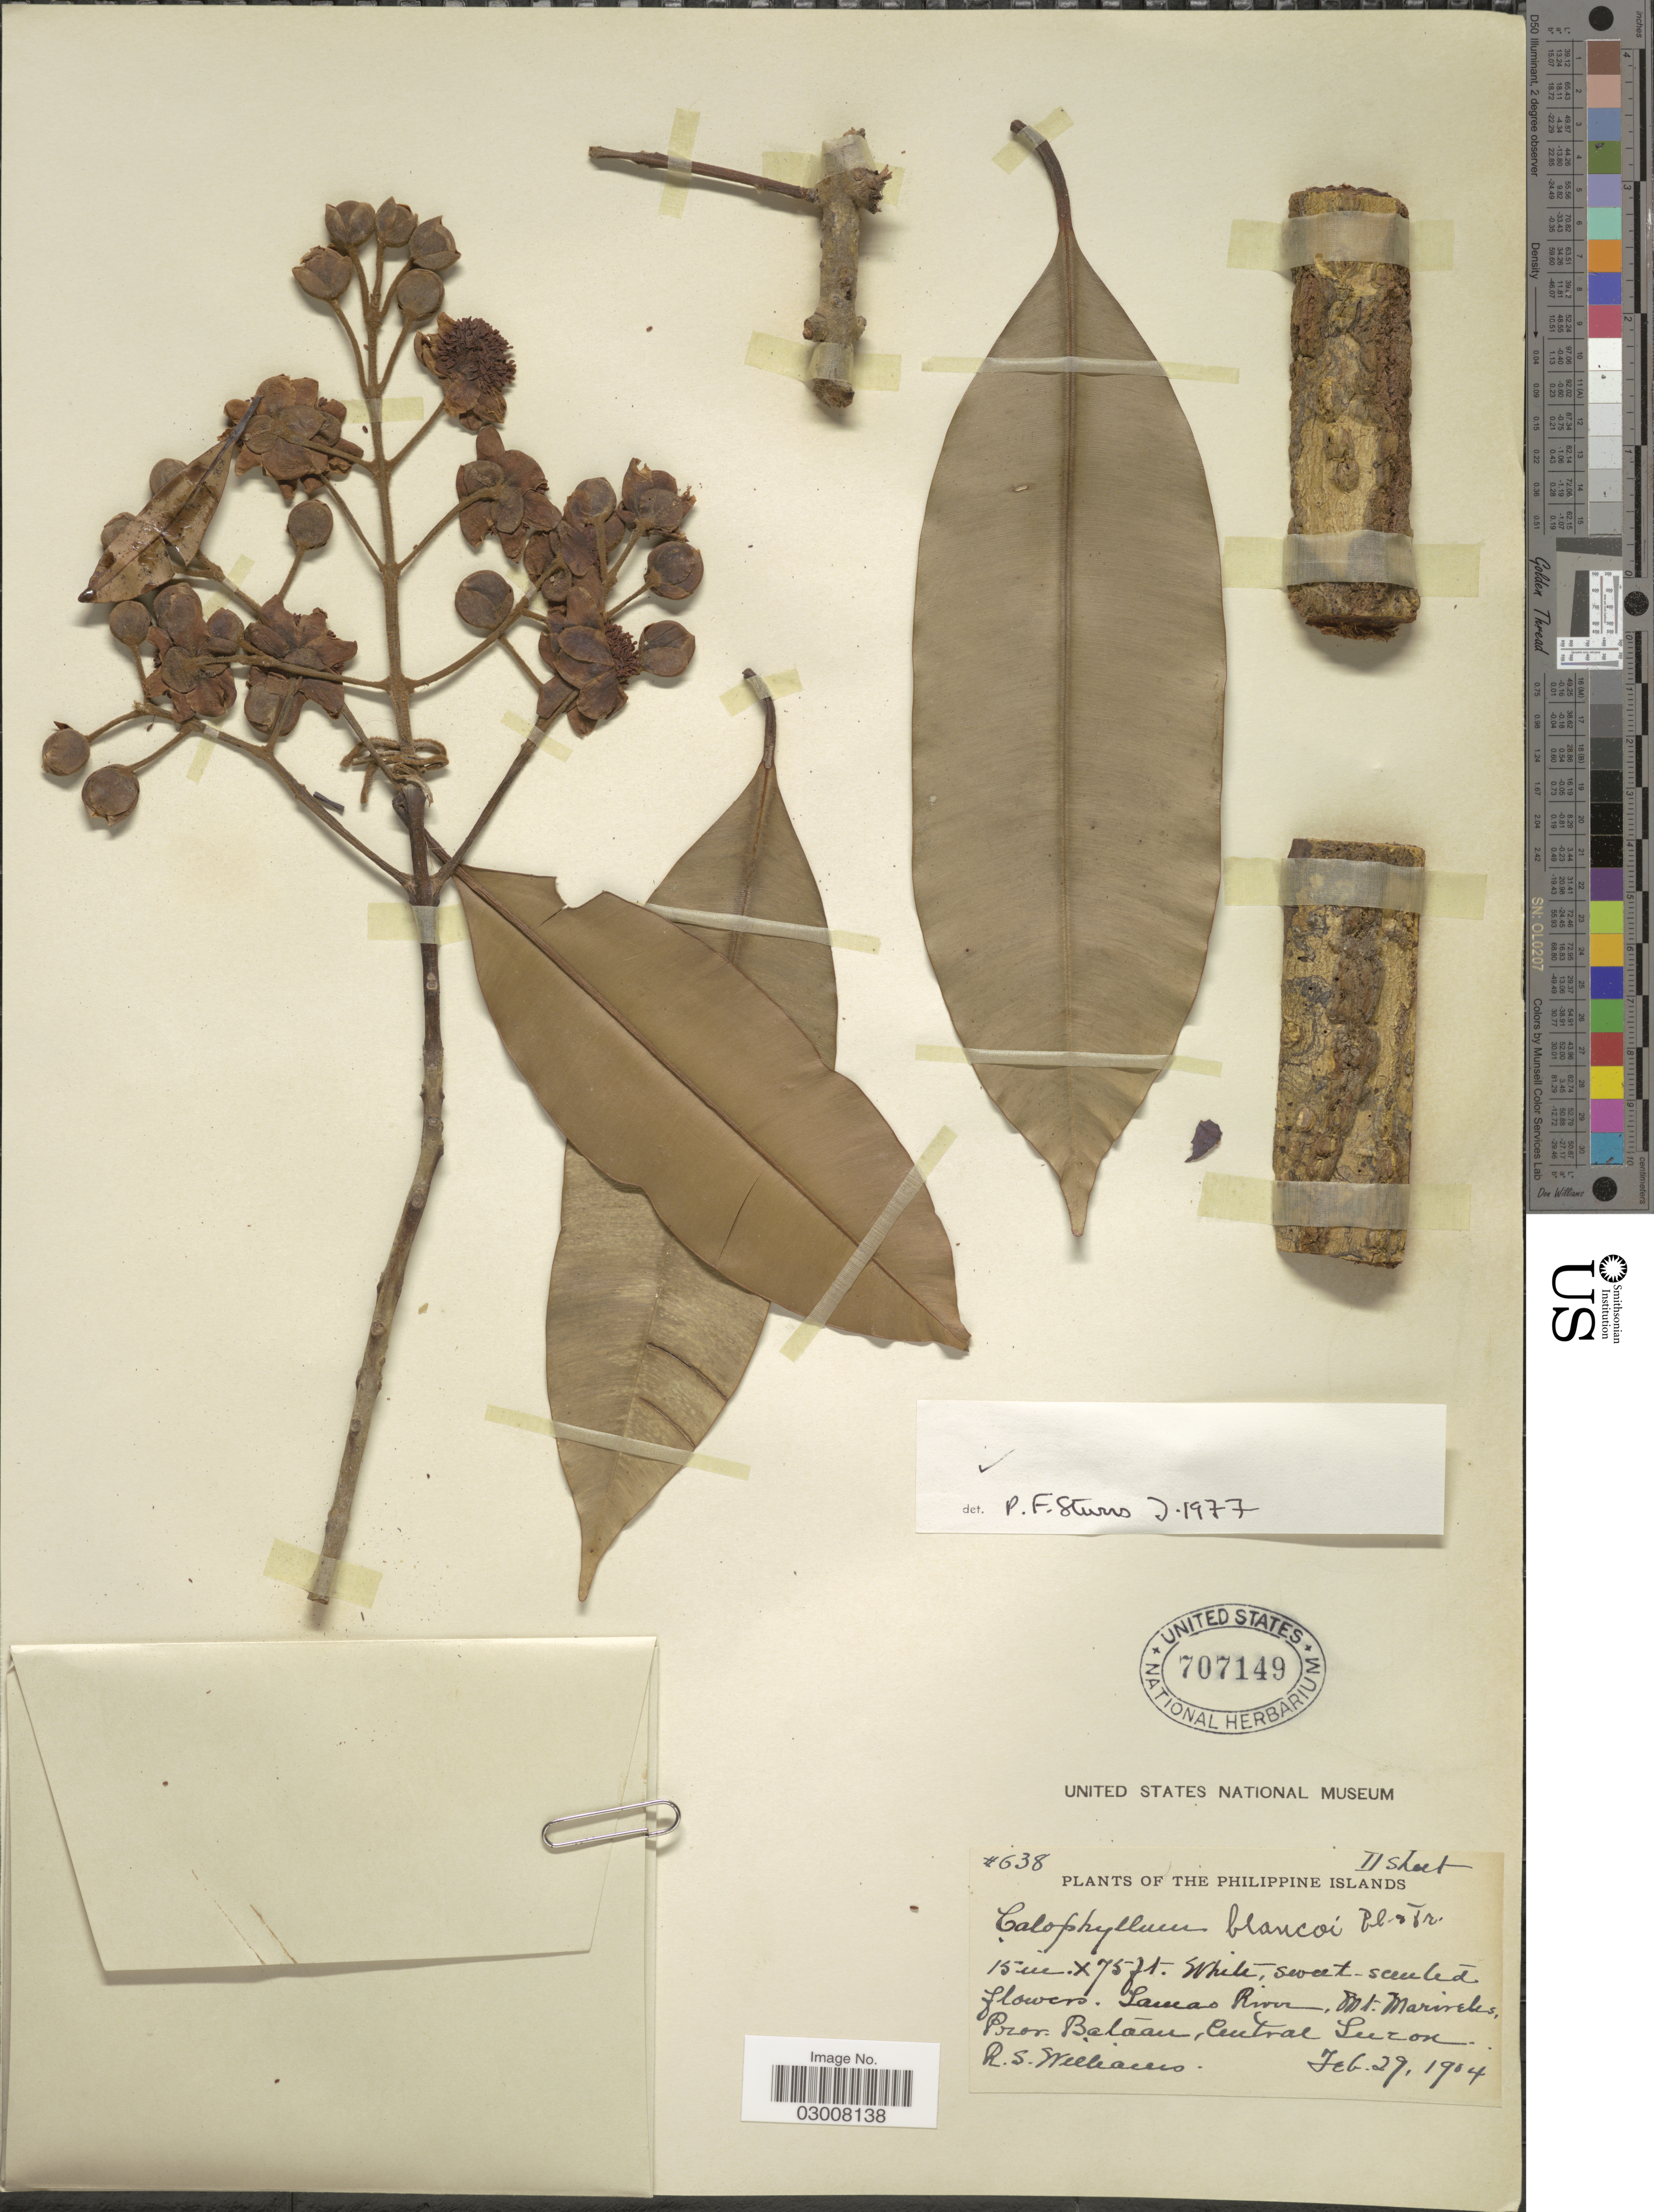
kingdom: Plantae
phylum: Tracheophyta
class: Magnoliopsida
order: Malpighiales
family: Calophyllaceae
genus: Calophyllum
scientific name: Calophyllum blancoi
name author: Planch. & Triana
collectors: R. S. Williams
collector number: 638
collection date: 1904-02-29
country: Philippines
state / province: Central Luzon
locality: Lamao River, Mt. Mariveles, Prov. Bataan, Central Luzon.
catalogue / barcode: US 707149